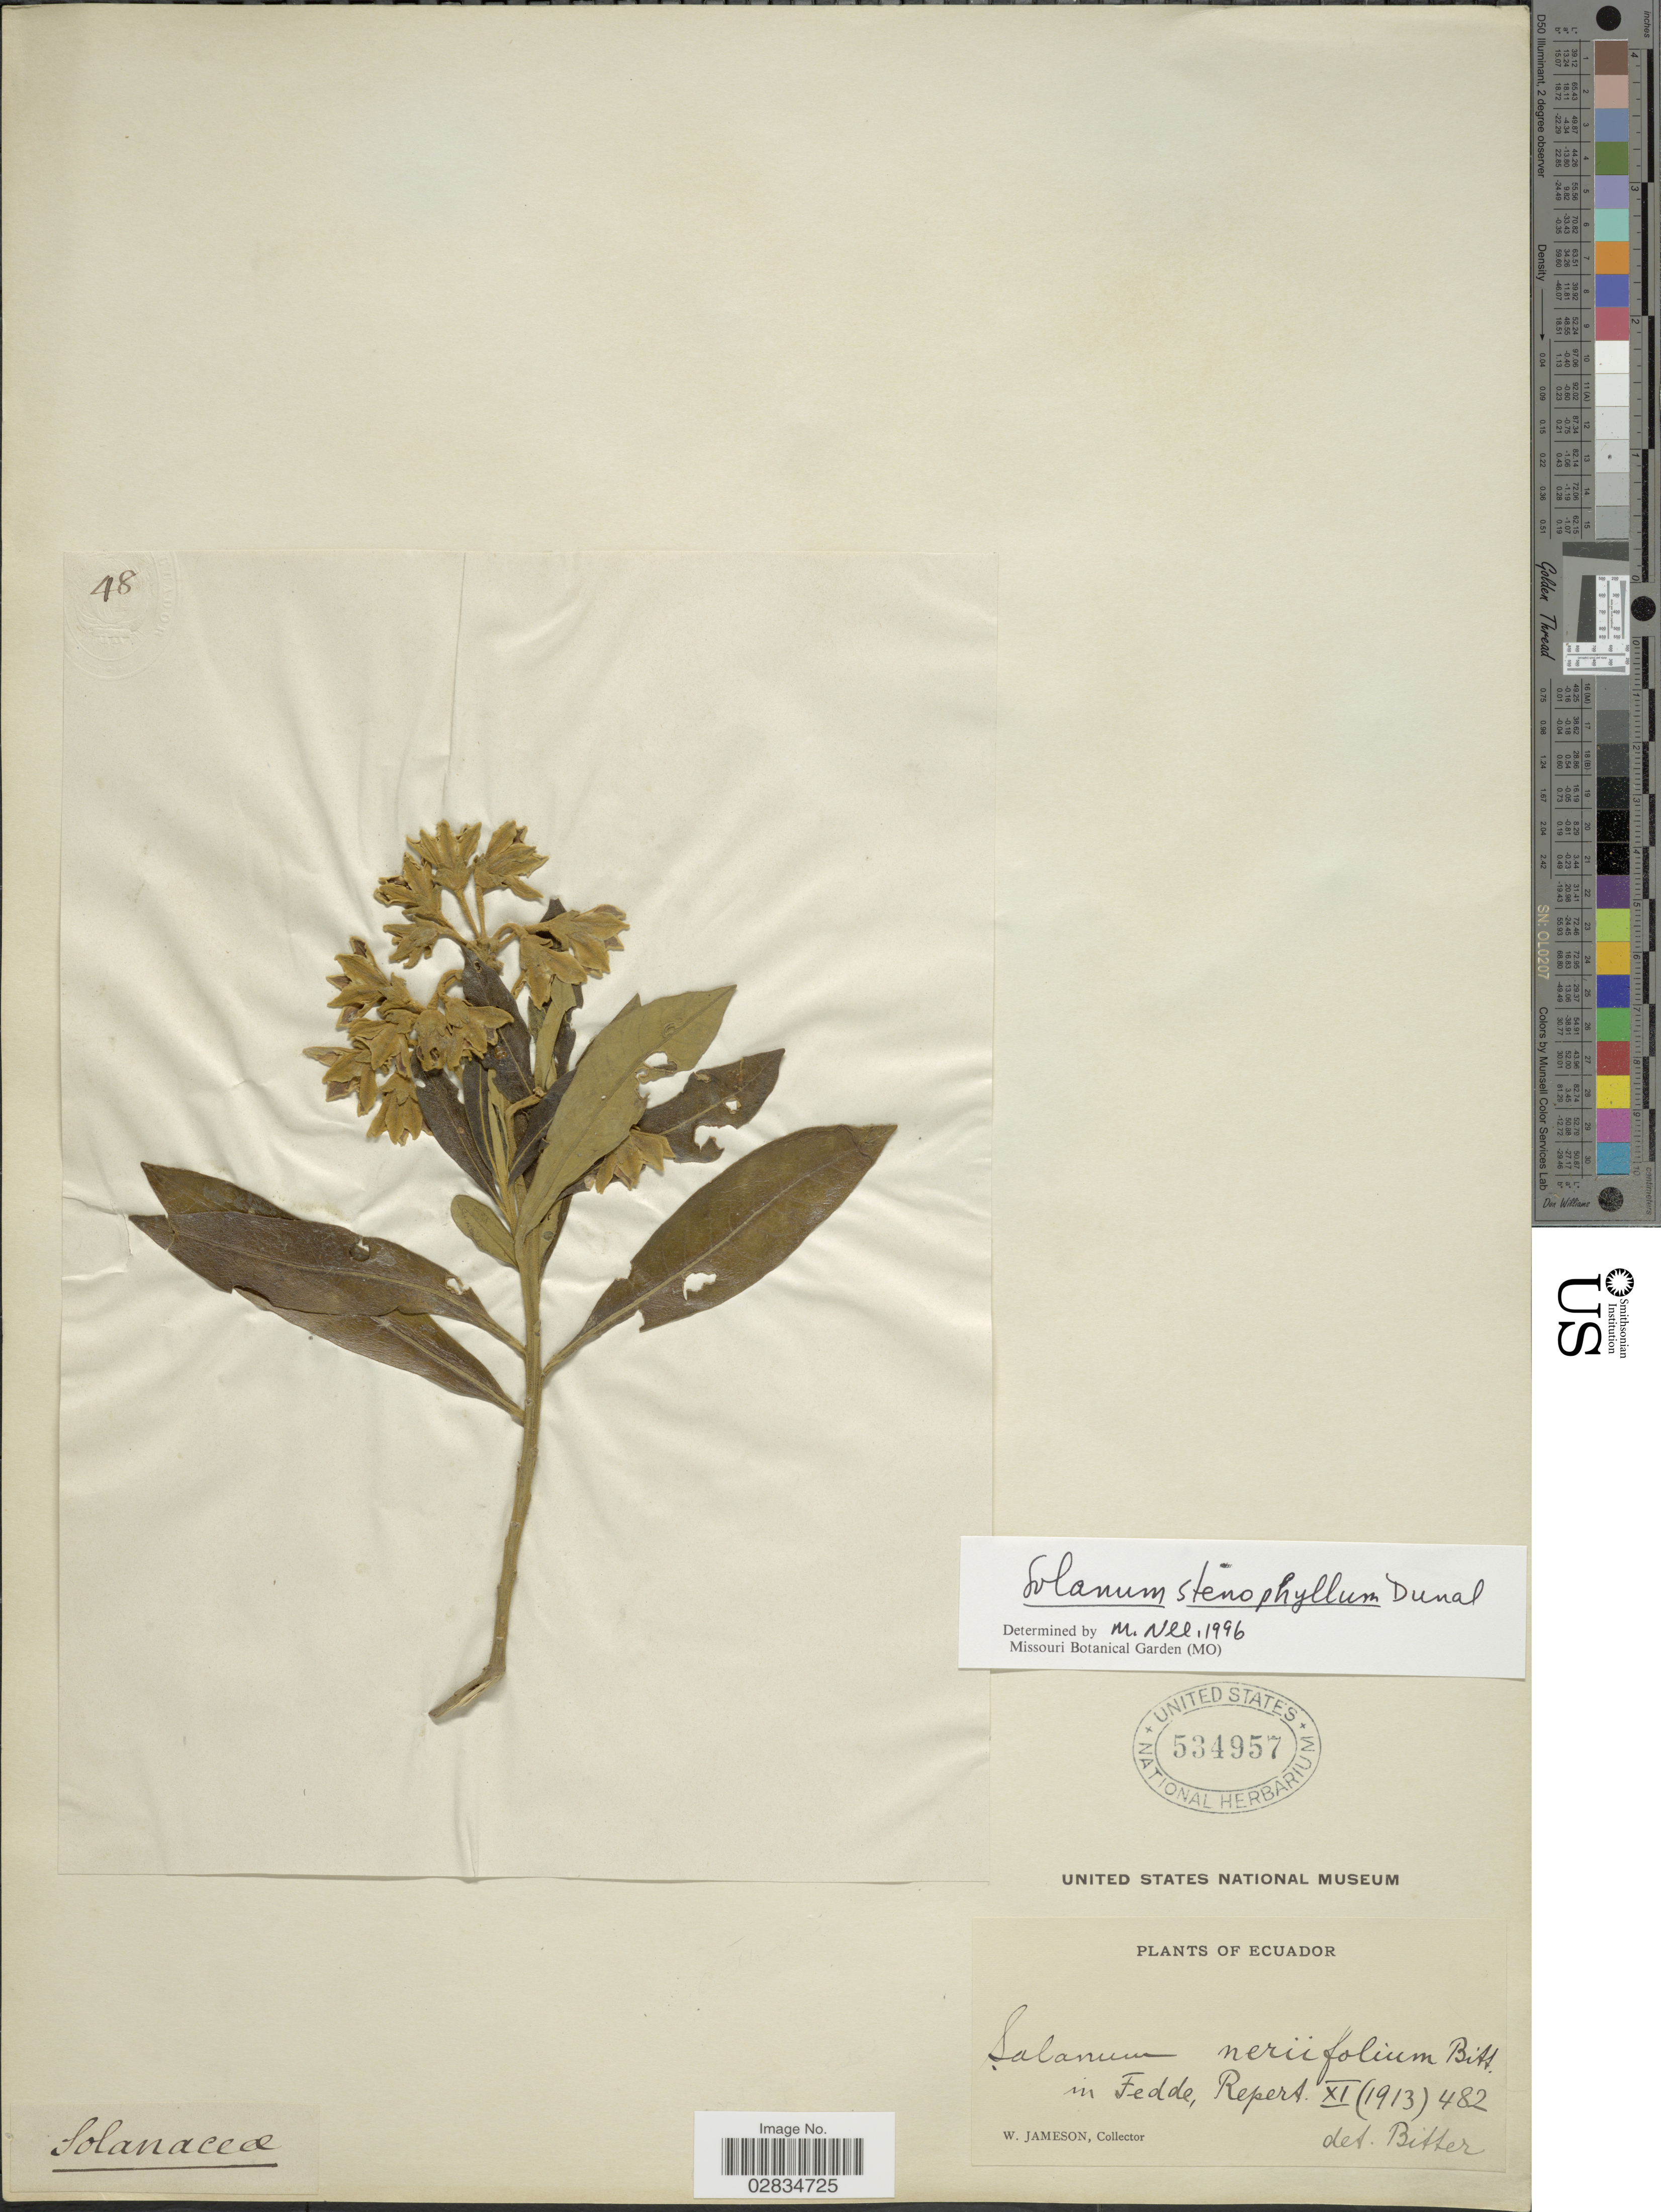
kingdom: Plantae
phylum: Tracheophyta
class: Magnoliopsida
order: Solanales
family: Solanaceae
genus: Solanum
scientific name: Solanum stenophyllum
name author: Dunal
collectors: W. Jameson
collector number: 482?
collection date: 1913-11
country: Ecuador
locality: Fedde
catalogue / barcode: US 534957